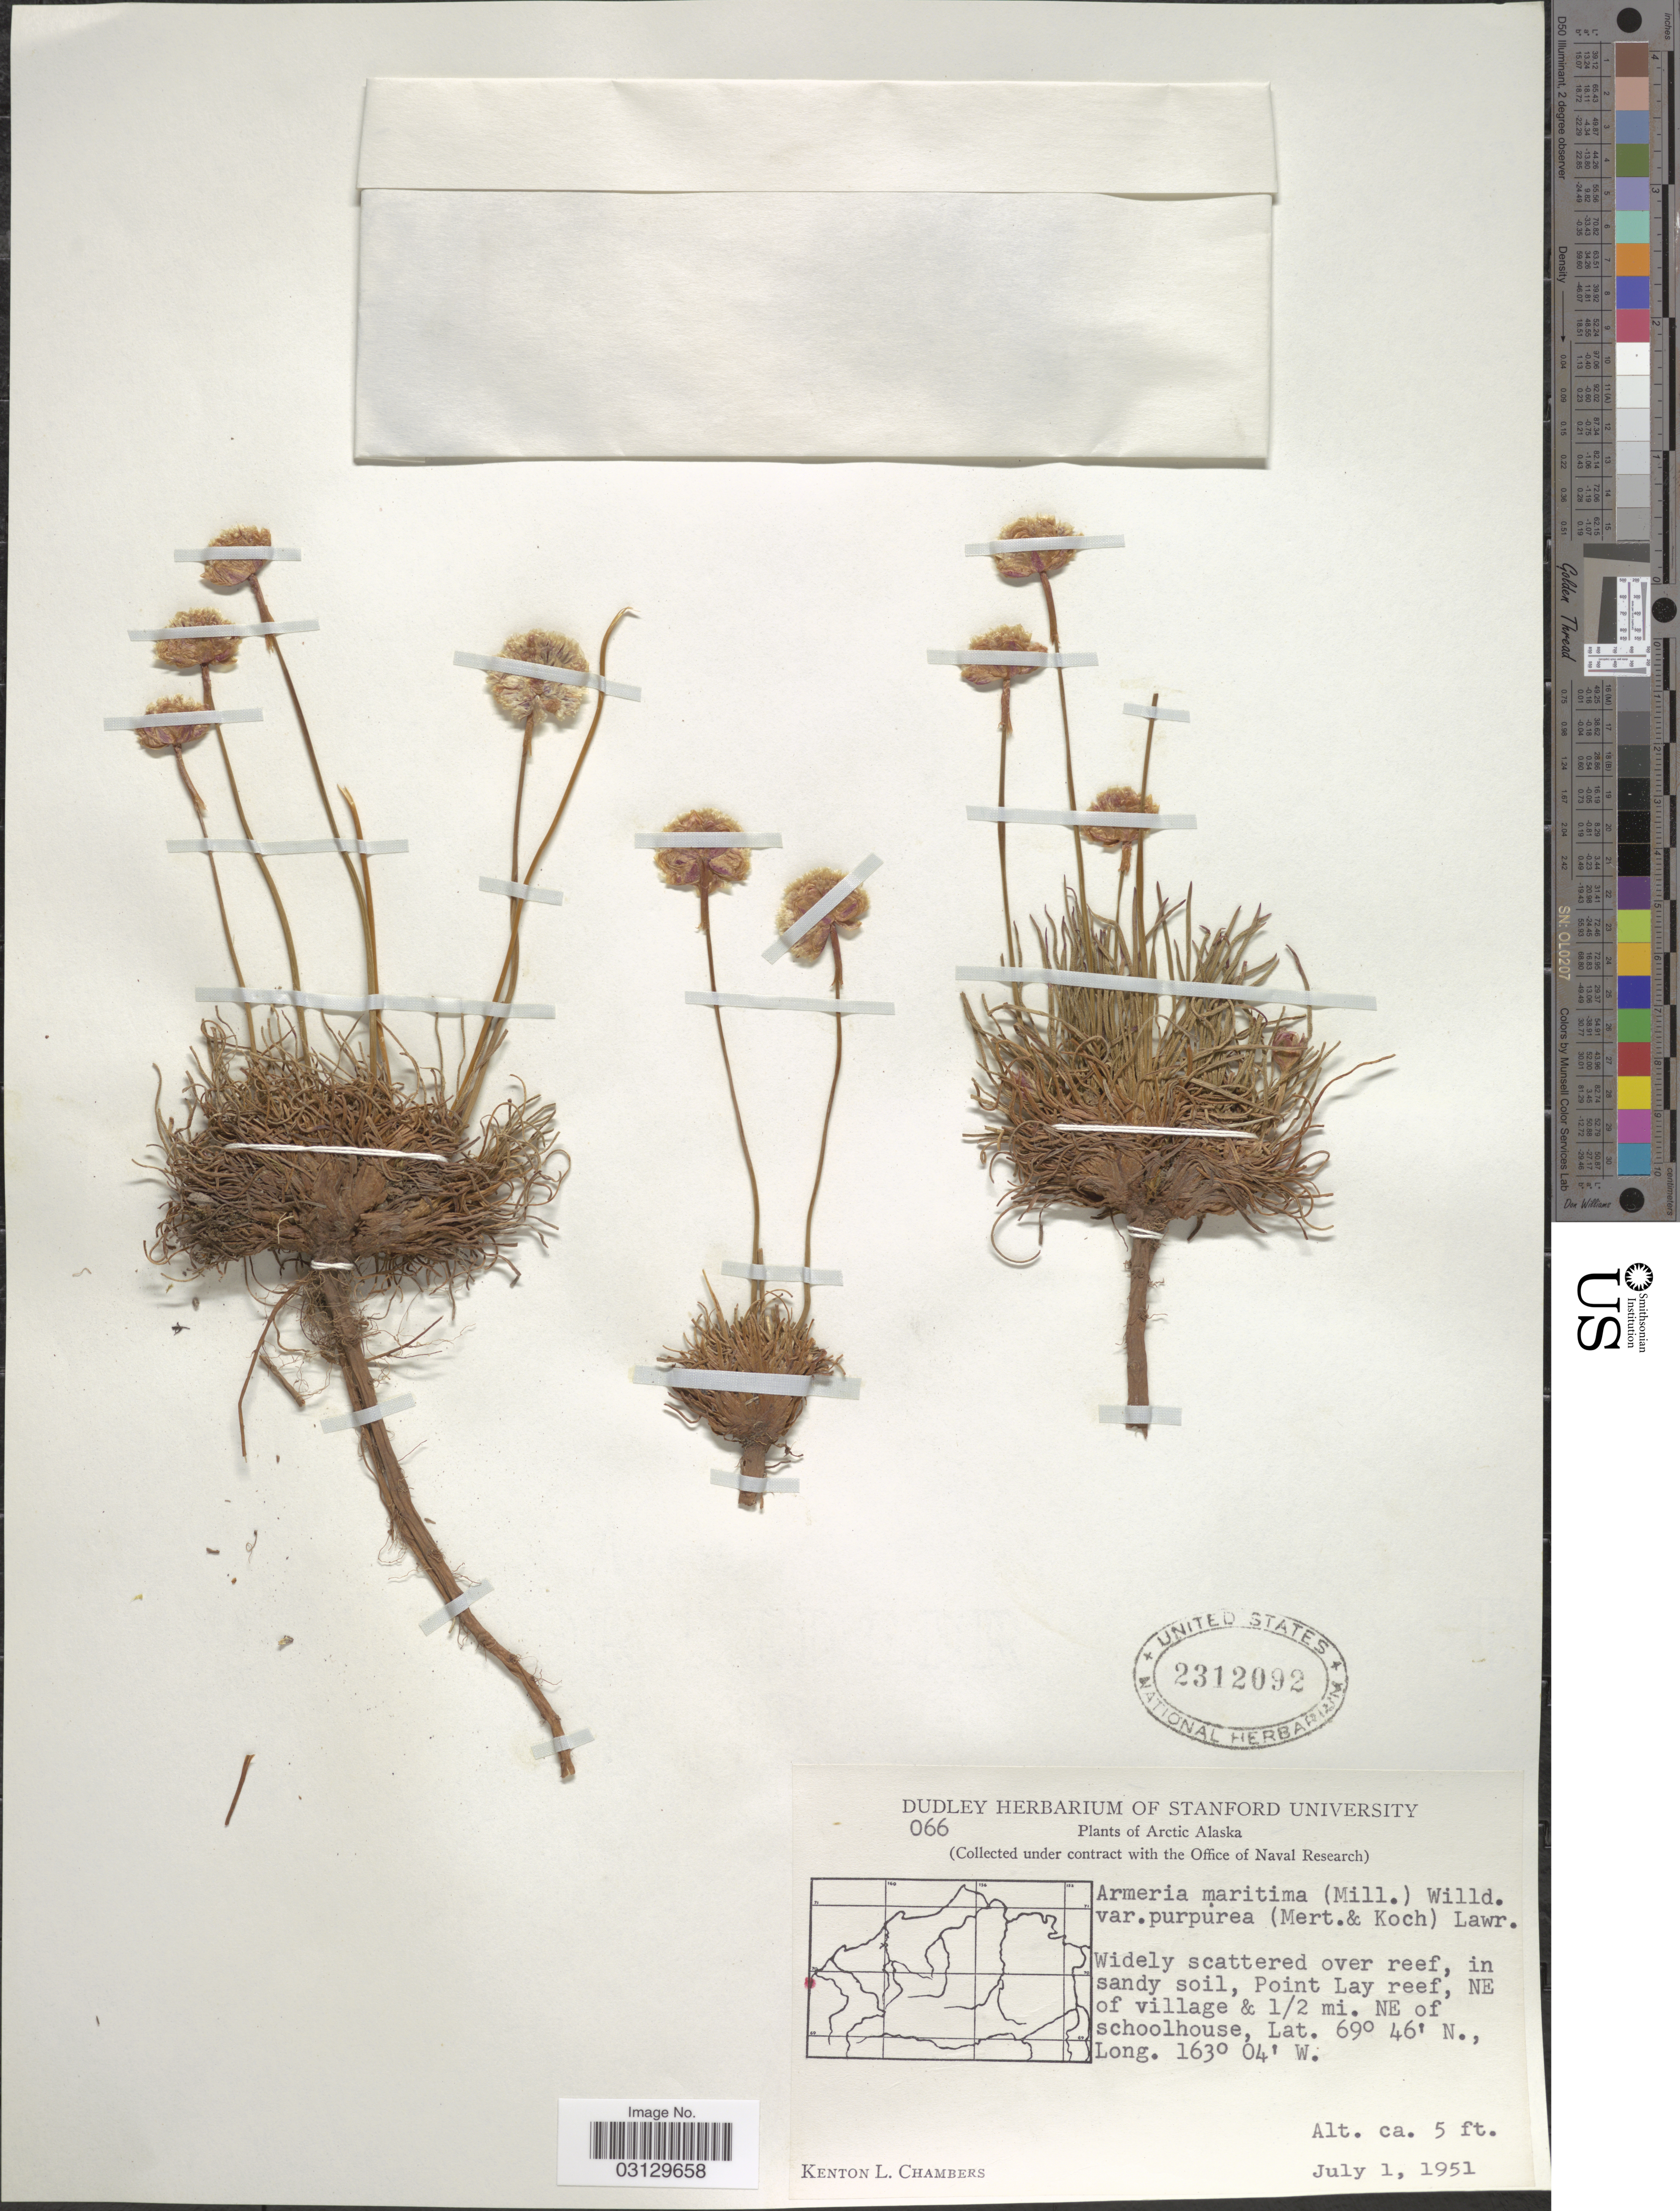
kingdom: Plantae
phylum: Tracheophyta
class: Magnoliopsida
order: Caryophyllales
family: Plumbaginaceae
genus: Armeria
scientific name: Armeria maritima subsp. sibirica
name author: (Turcz. ex Boiss.) Nyman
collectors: K. L. Chambers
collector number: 066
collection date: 1951-07-01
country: United States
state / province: Alaska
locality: Arctic Alaska. Point Lay reef, NE of village & 1/2 mi. NE of schoolhouse.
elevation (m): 2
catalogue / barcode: US 2312092